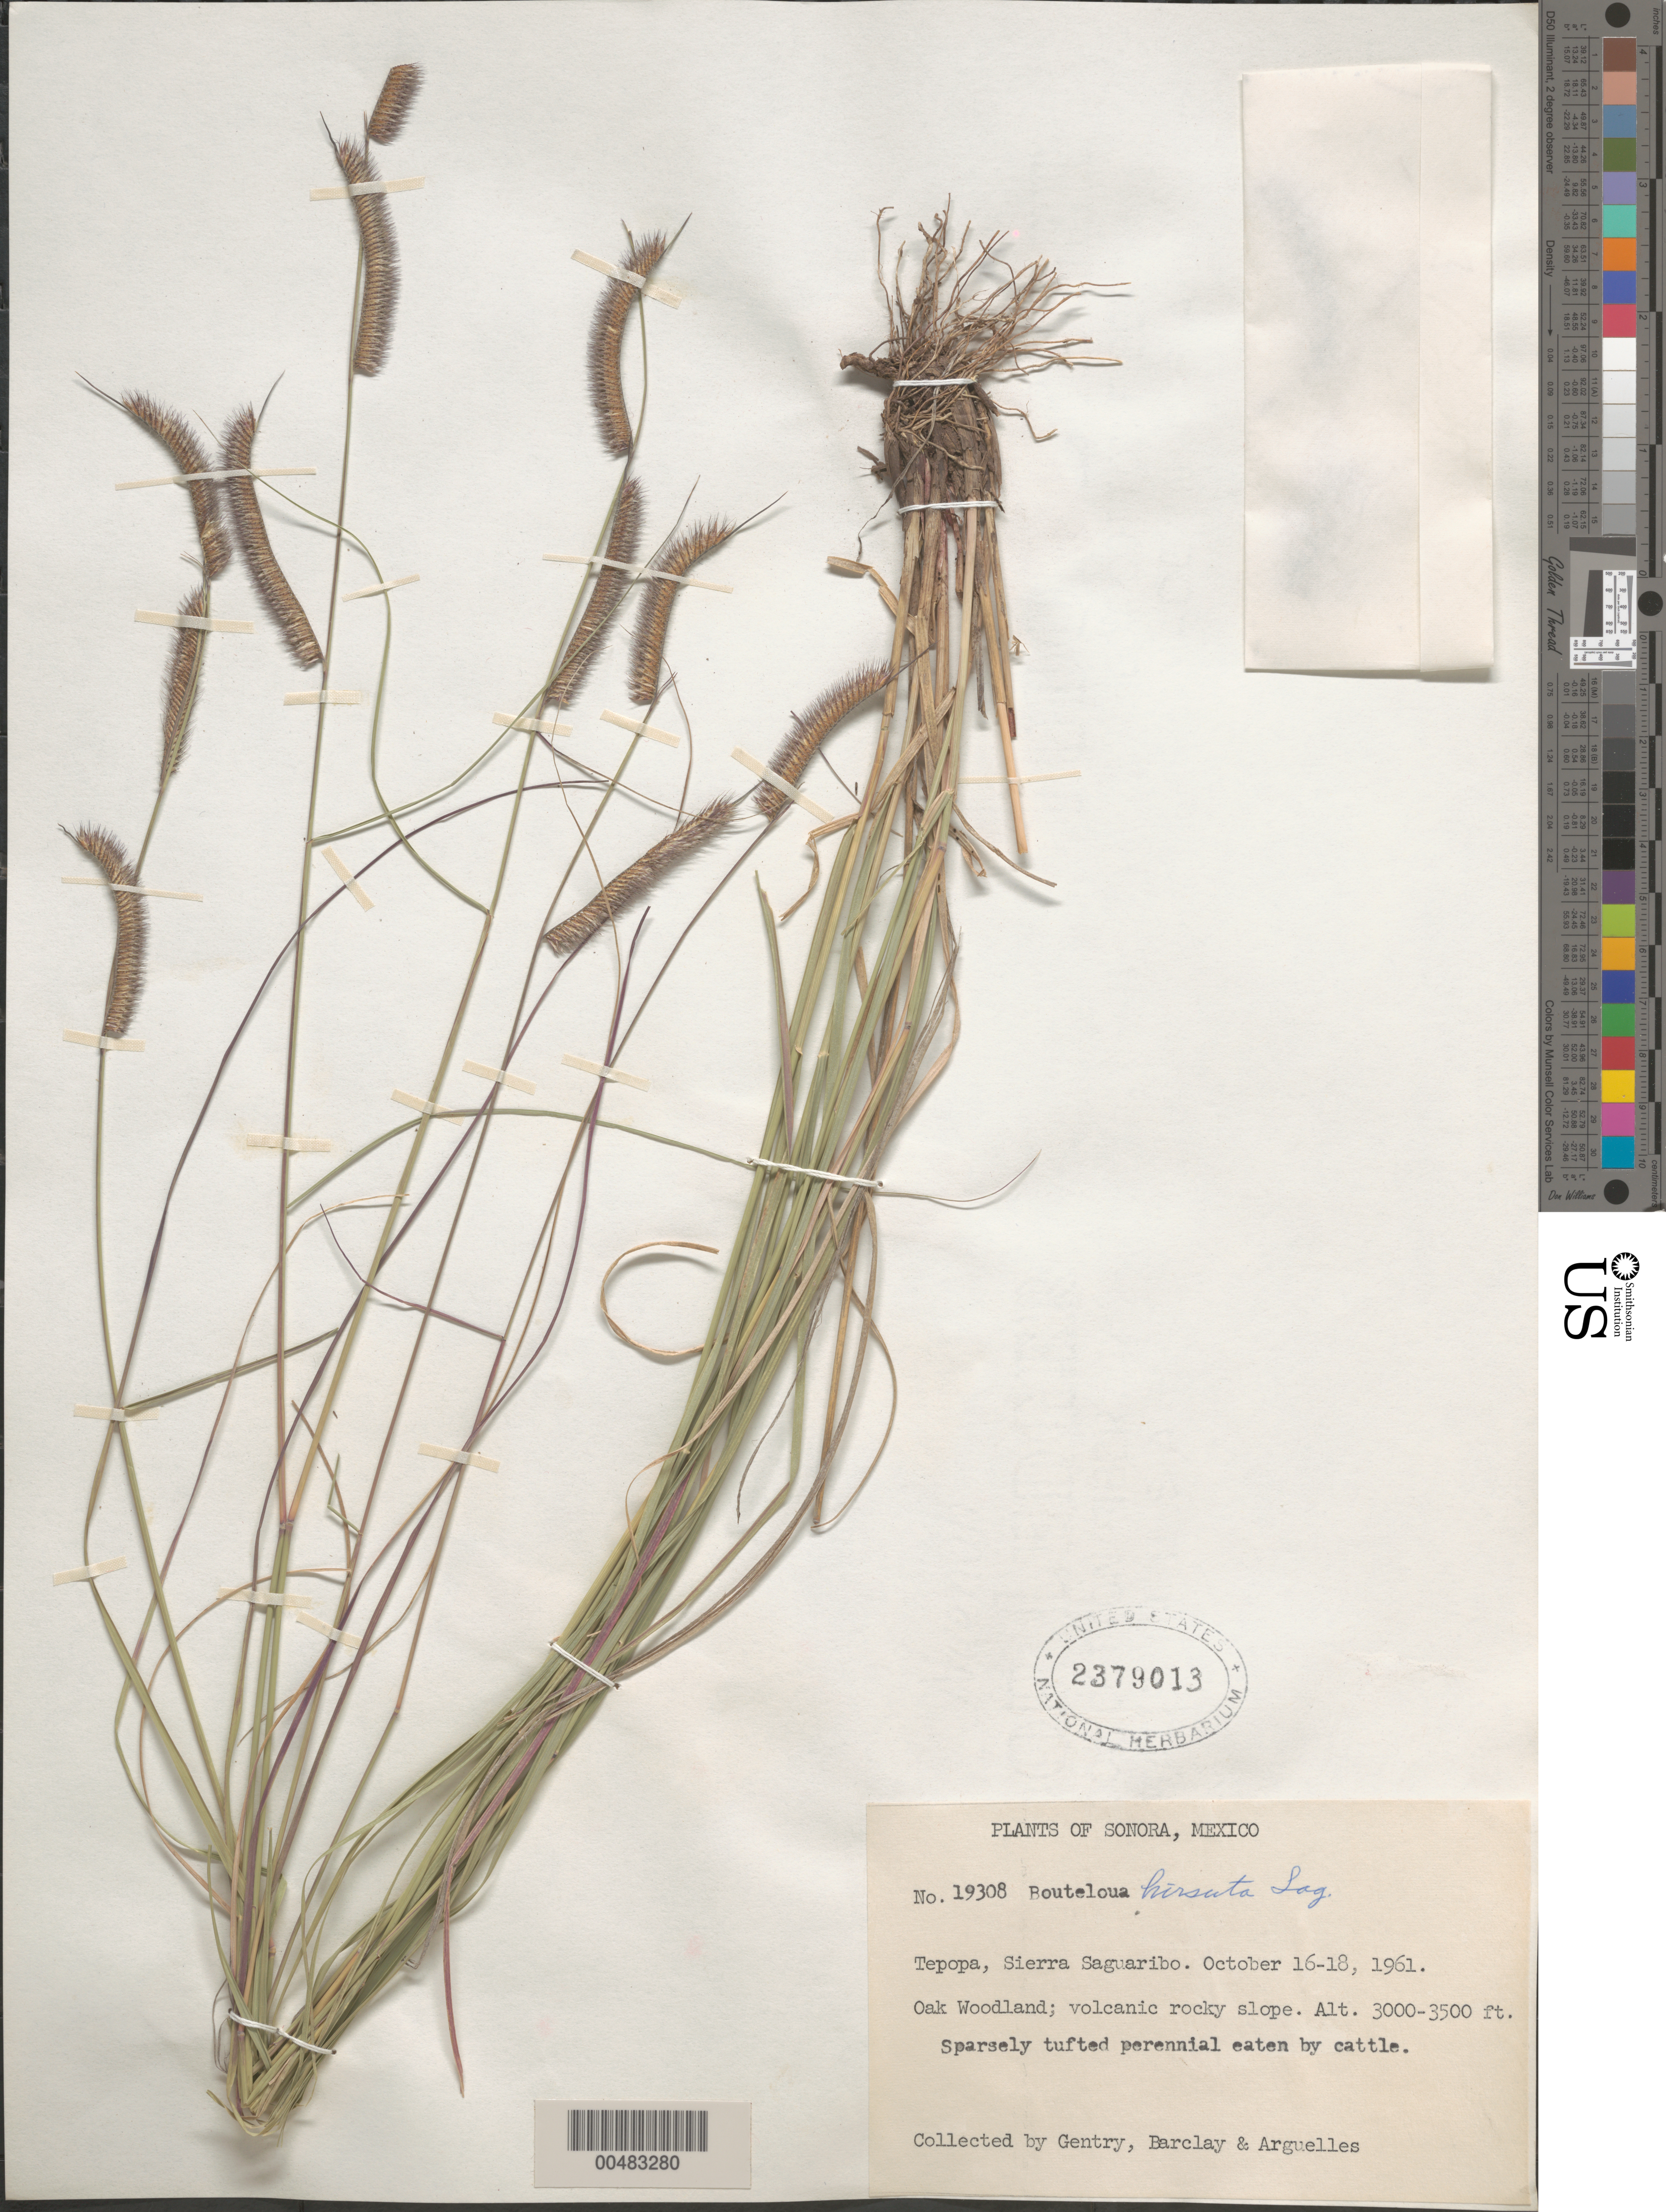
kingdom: Plantae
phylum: Tracheophyta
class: Liliopsida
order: Poales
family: Poaceae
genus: Bouteloua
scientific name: Bouteloua hirsuta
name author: Lag.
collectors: Gentry, --, A. S. Barclay & J. Arguelles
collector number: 19308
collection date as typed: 16 Oct 1961 to 18 Oct 1961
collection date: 1961-10-16/1961-10-18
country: Mexico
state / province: Sonora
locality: Tepopa, Sierra Saguaribo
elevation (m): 914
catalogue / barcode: US 2379013